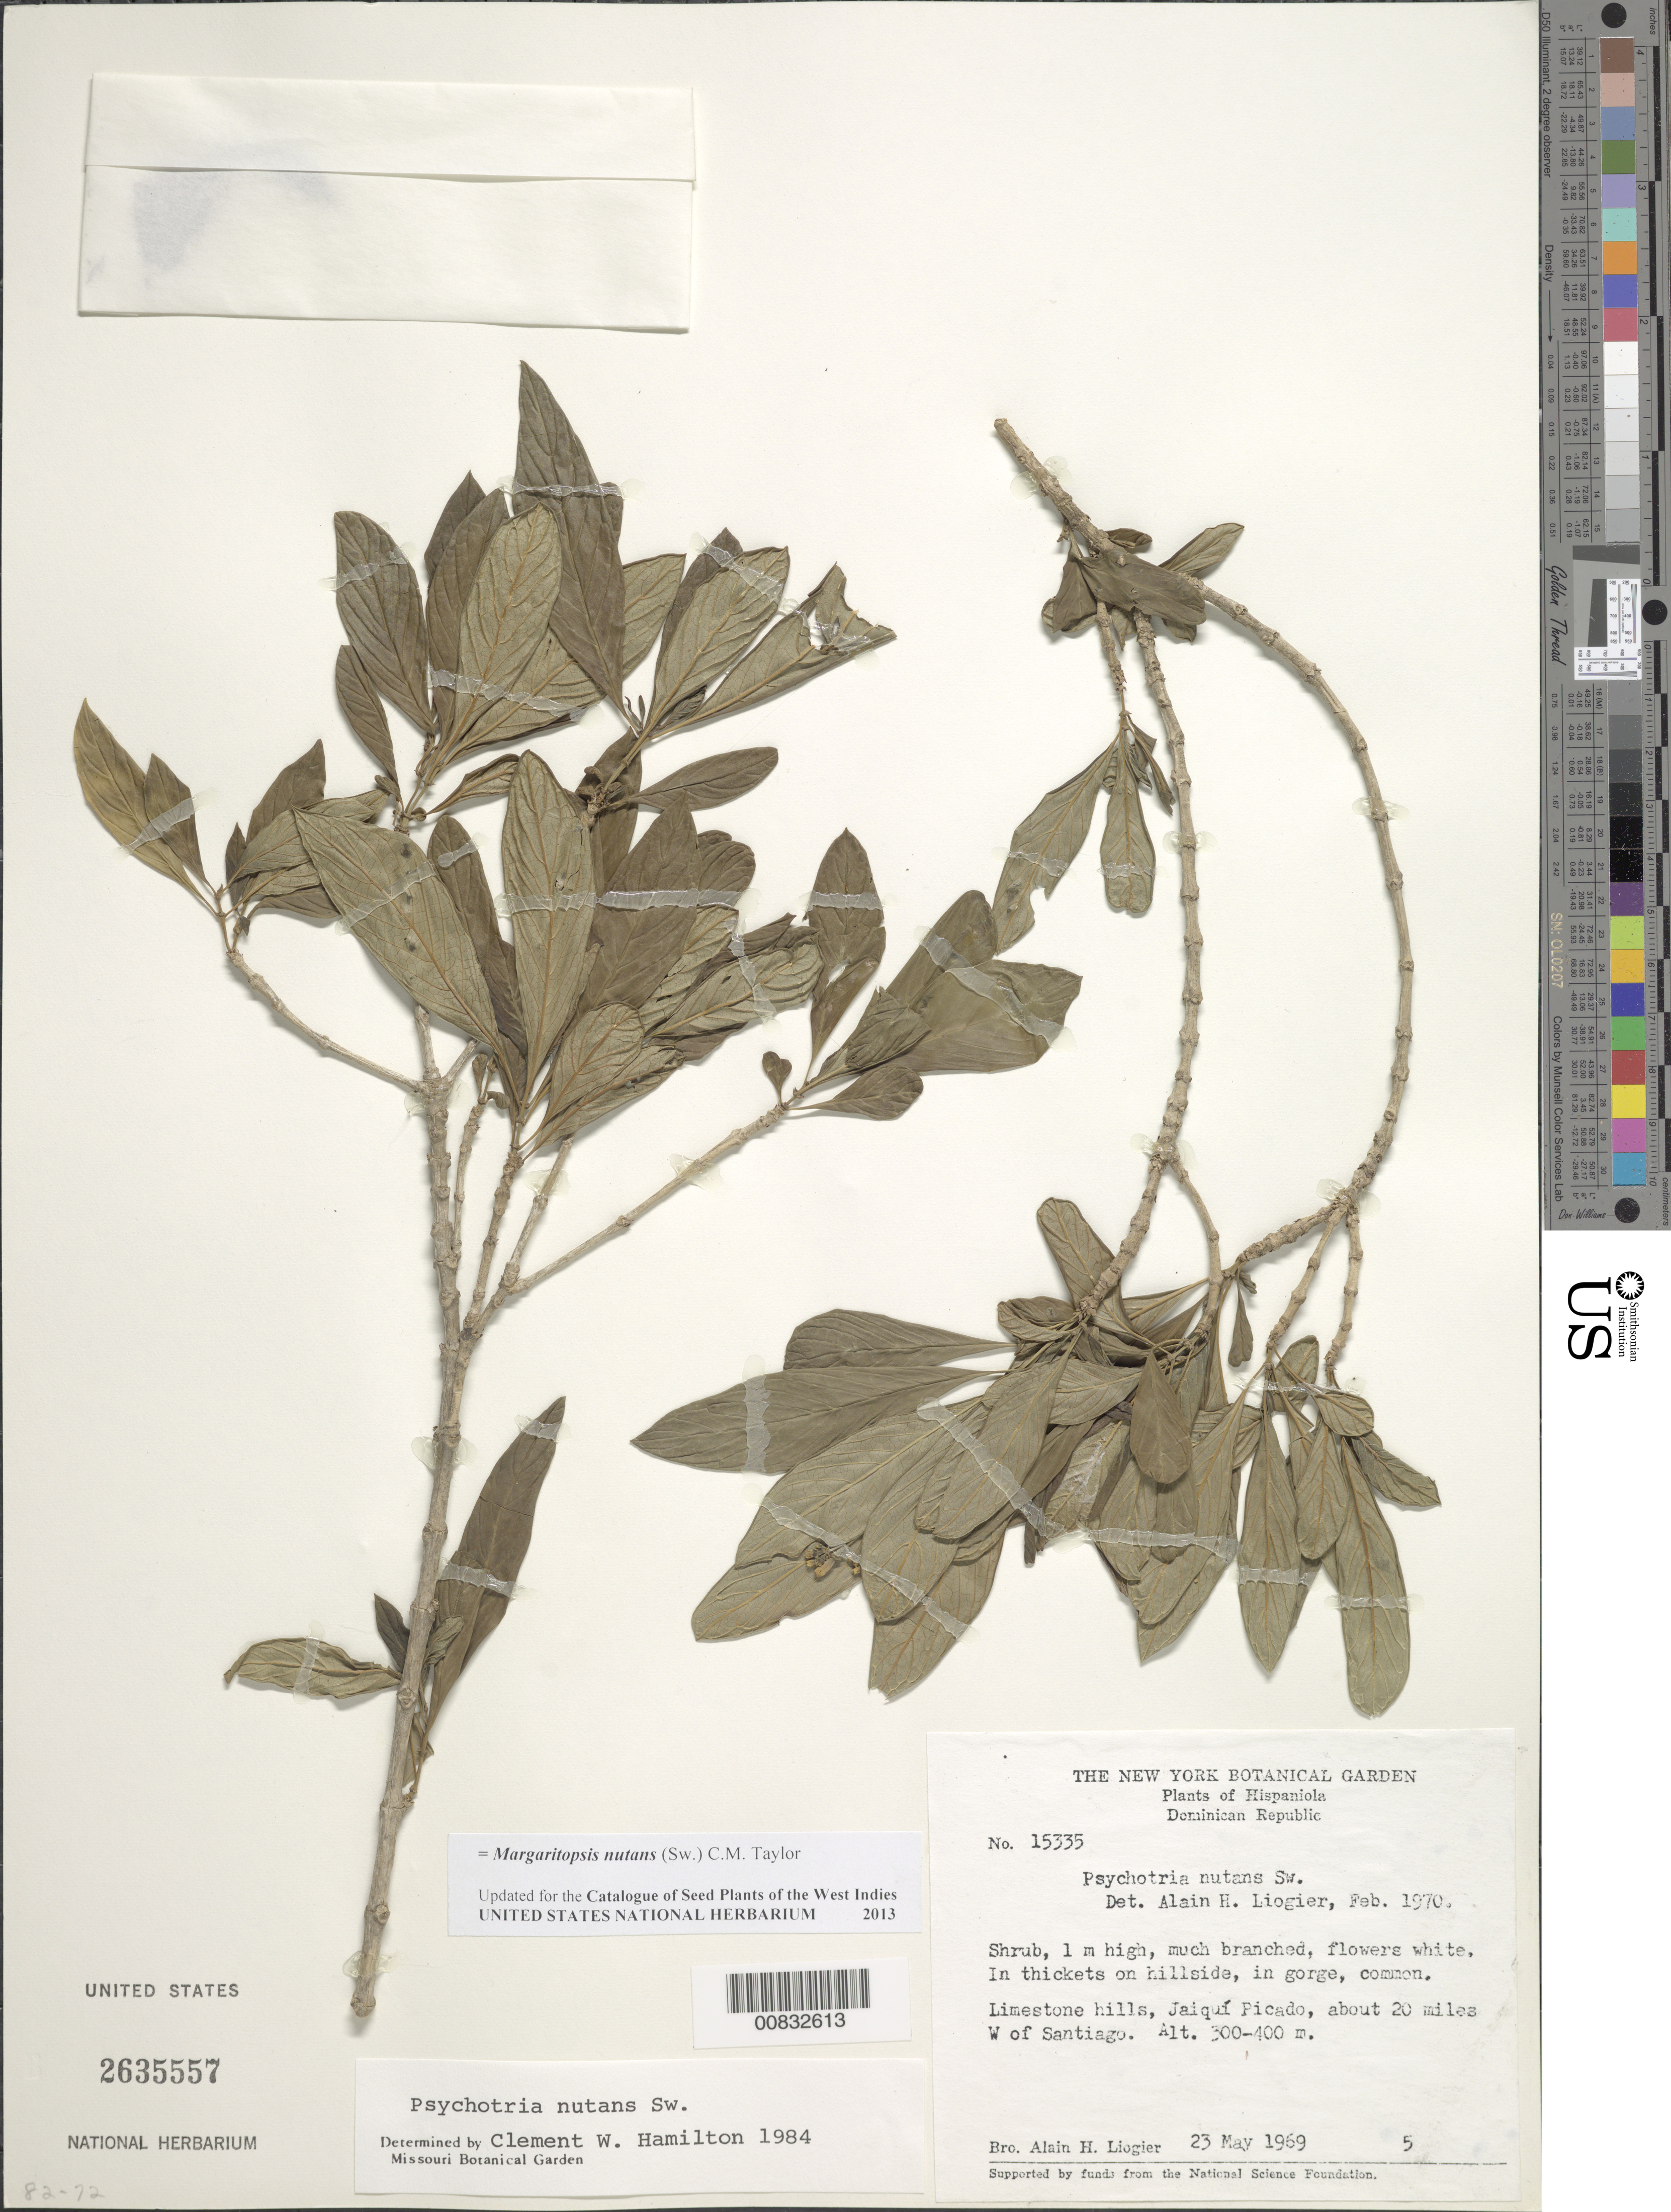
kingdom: Plantae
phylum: Tracheophyta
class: Magnoliopsida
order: Gentianales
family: Rubiaceae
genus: Margaritopsis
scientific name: Margaritopsis nutans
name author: (Sw.) C.M. Taylor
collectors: A. H. Liogier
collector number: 15335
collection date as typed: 23 May 1969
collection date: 1969-05-23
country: Dominican Republic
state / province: Santiago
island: Hispaniola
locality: Jaiquí Picado, about 20 miles W of Santiago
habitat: In thickets on hillside of limestone hills in gorge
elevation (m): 300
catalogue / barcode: US 2635557